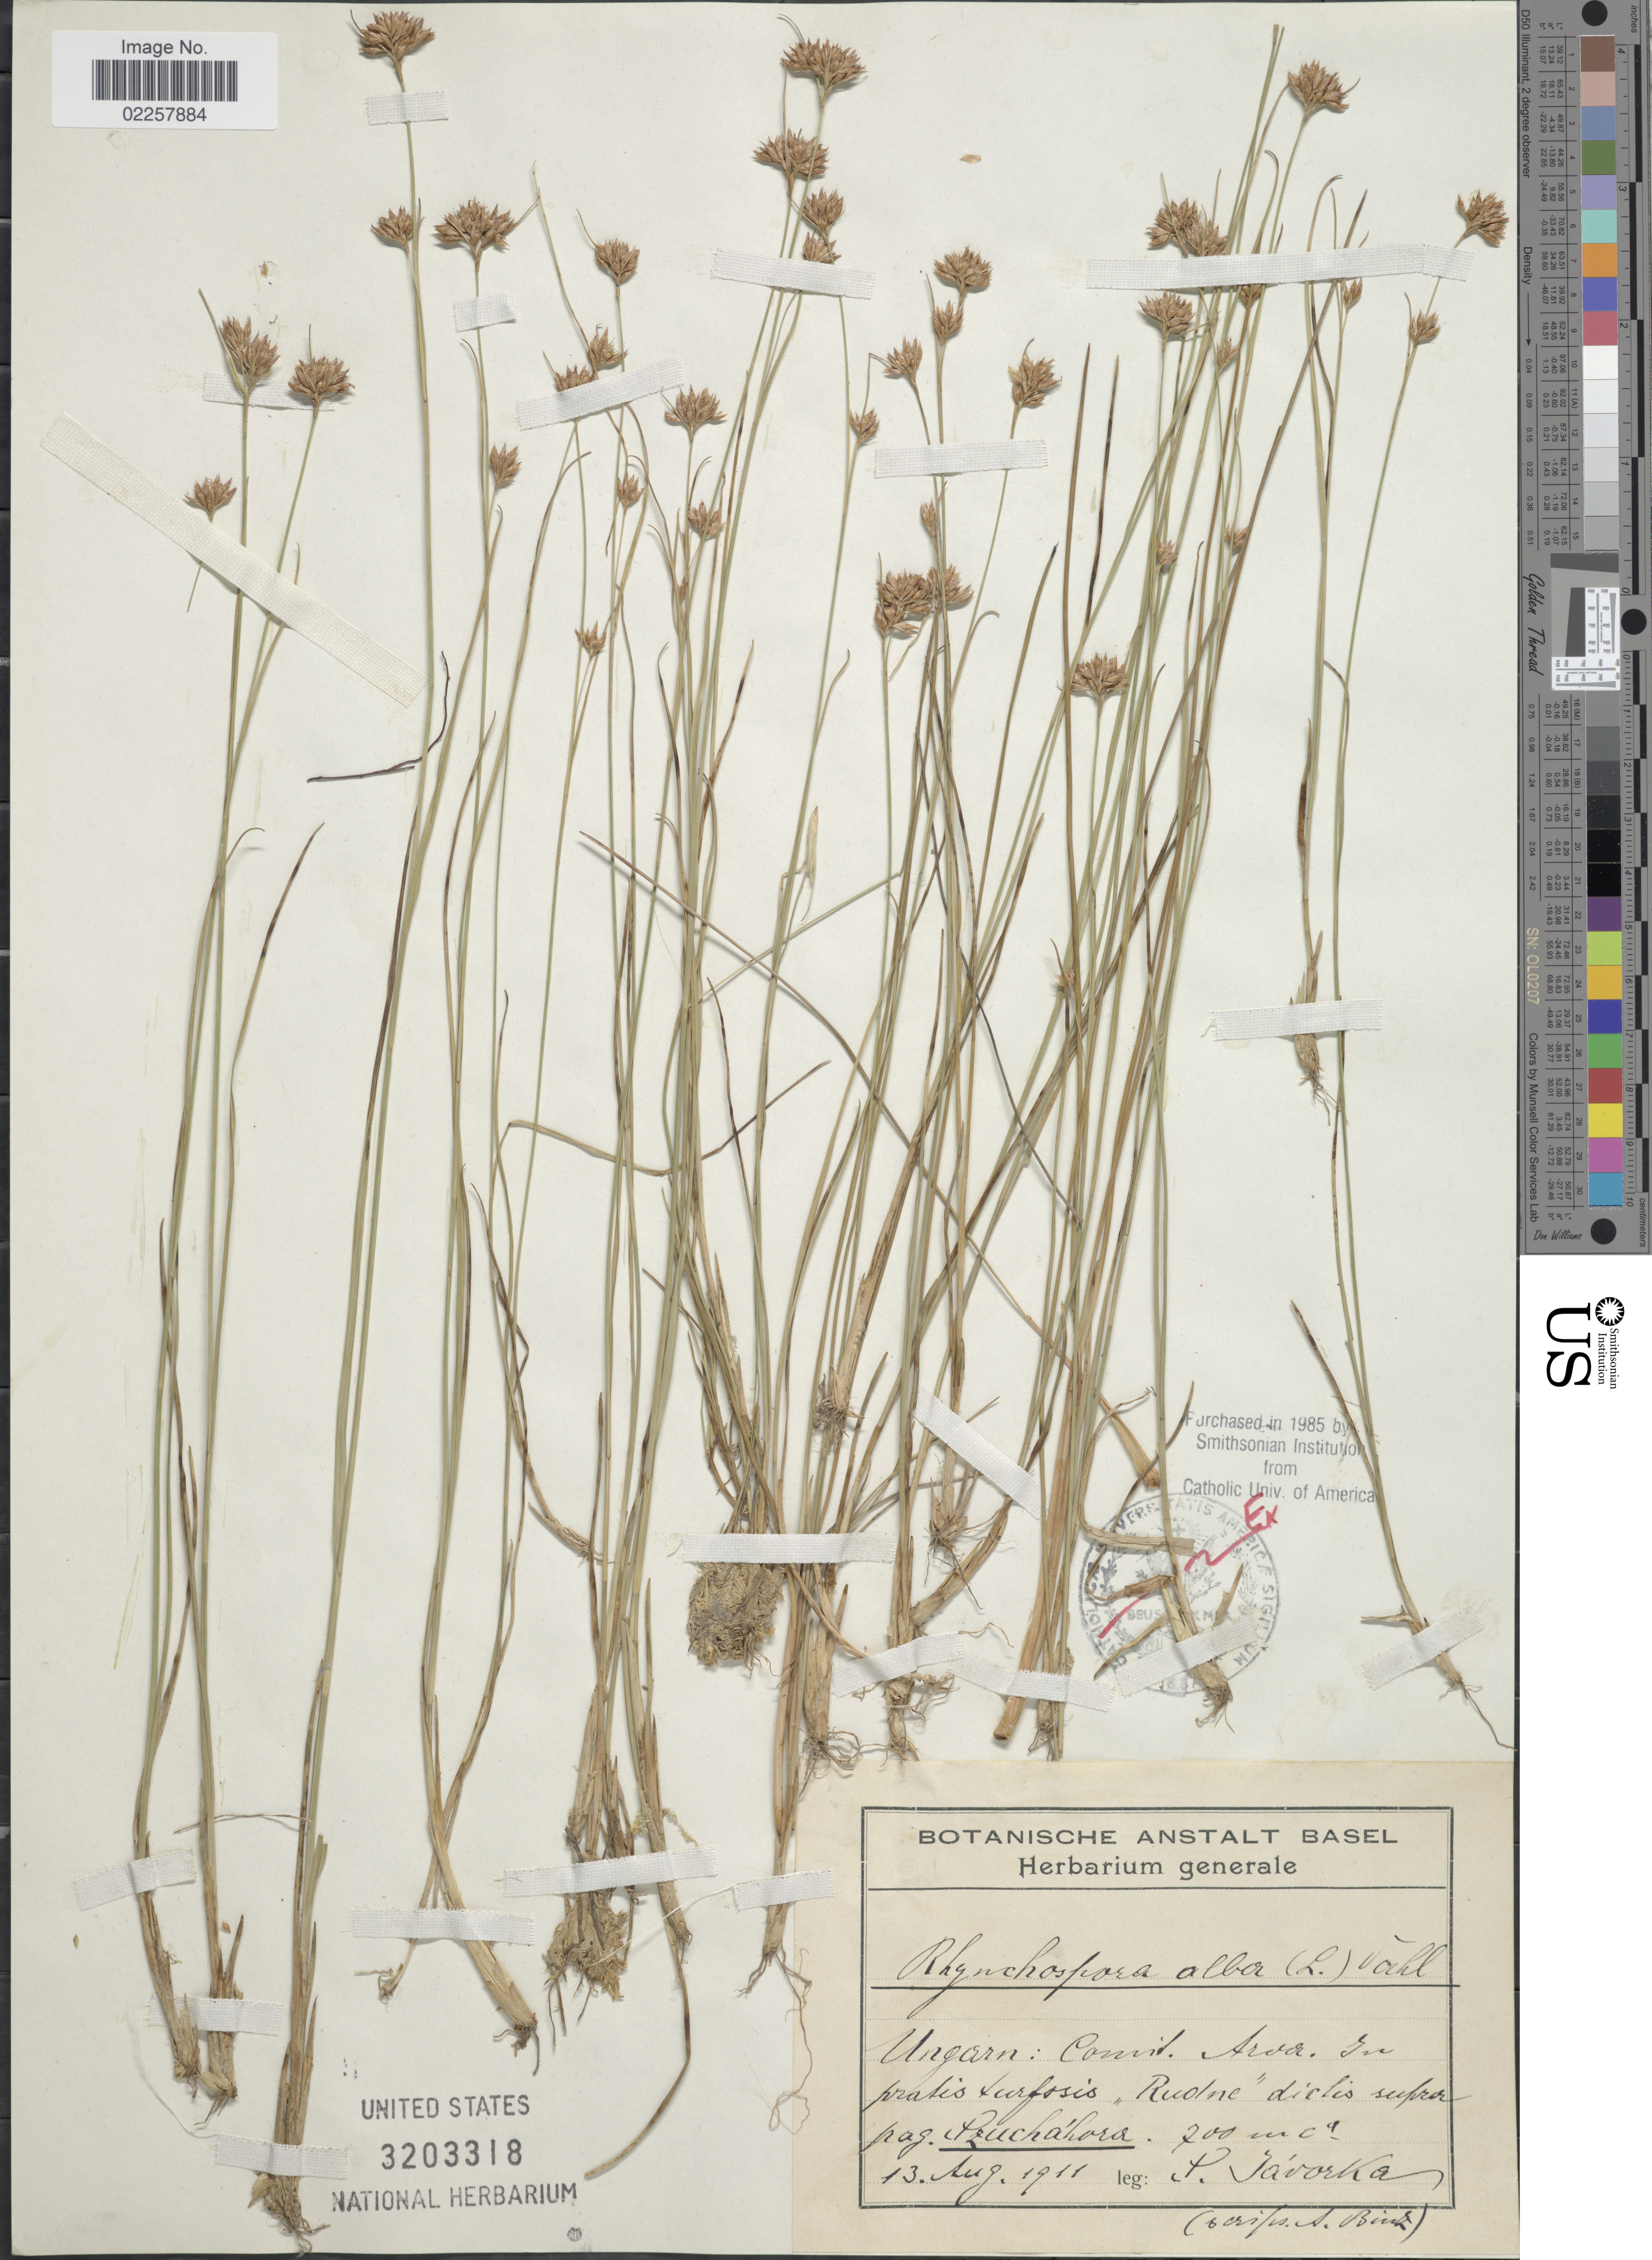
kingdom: Plantae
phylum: Tracheophyta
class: Liliopsida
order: Poales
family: Cyperaceae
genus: Rhynchospora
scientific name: Rhynchospora alba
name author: (L.) Vahl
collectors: S. Javorka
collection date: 1911-08-13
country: Hungary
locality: Ungarn: Comit, Arva, In pratis turfosis, Rudne dictis supra pag. Psuchachora [interpreted]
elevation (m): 700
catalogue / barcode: US 3203318